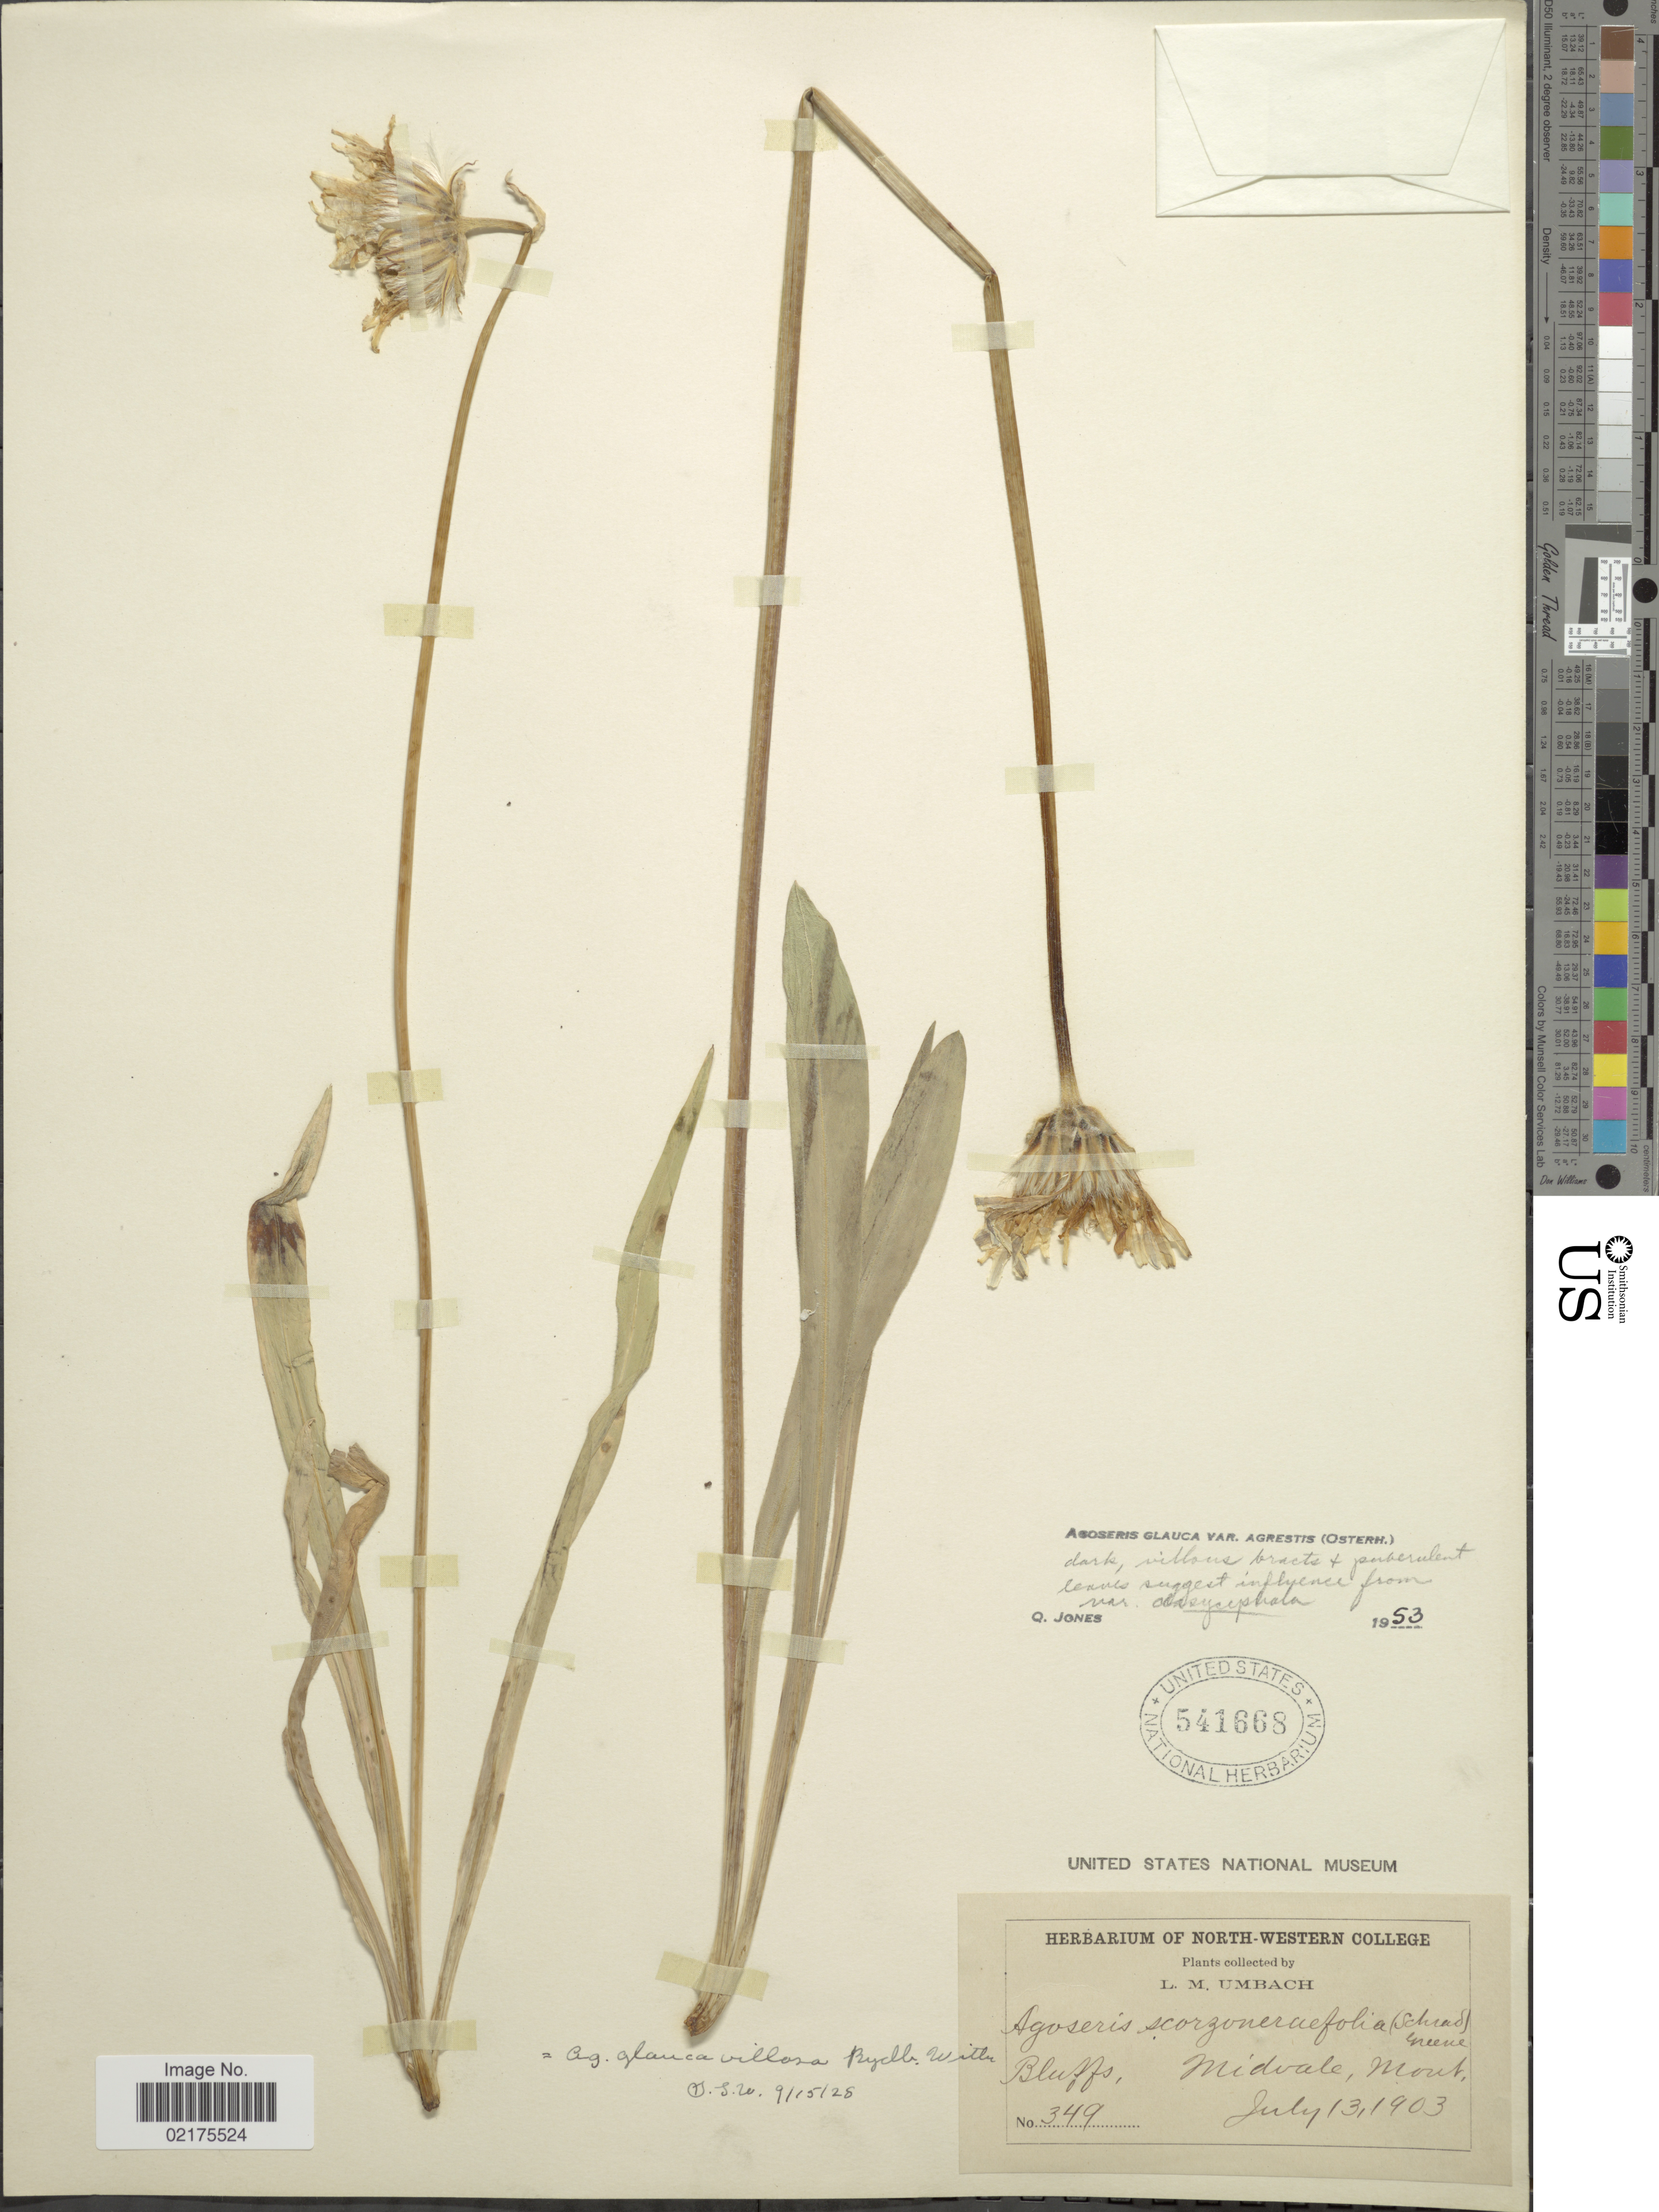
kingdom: Plantae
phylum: Tracheophyta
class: Magnoliopsida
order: Asterales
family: Asteraceae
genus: Agoseris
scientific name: Agoseris glauca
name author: (Pursh) Raf.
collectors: L. M. Umbach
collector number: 349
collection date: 1903-07-13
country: United States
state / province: Montana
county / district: Lincoln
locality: Bluffs, Midvale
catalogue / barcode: US 541668